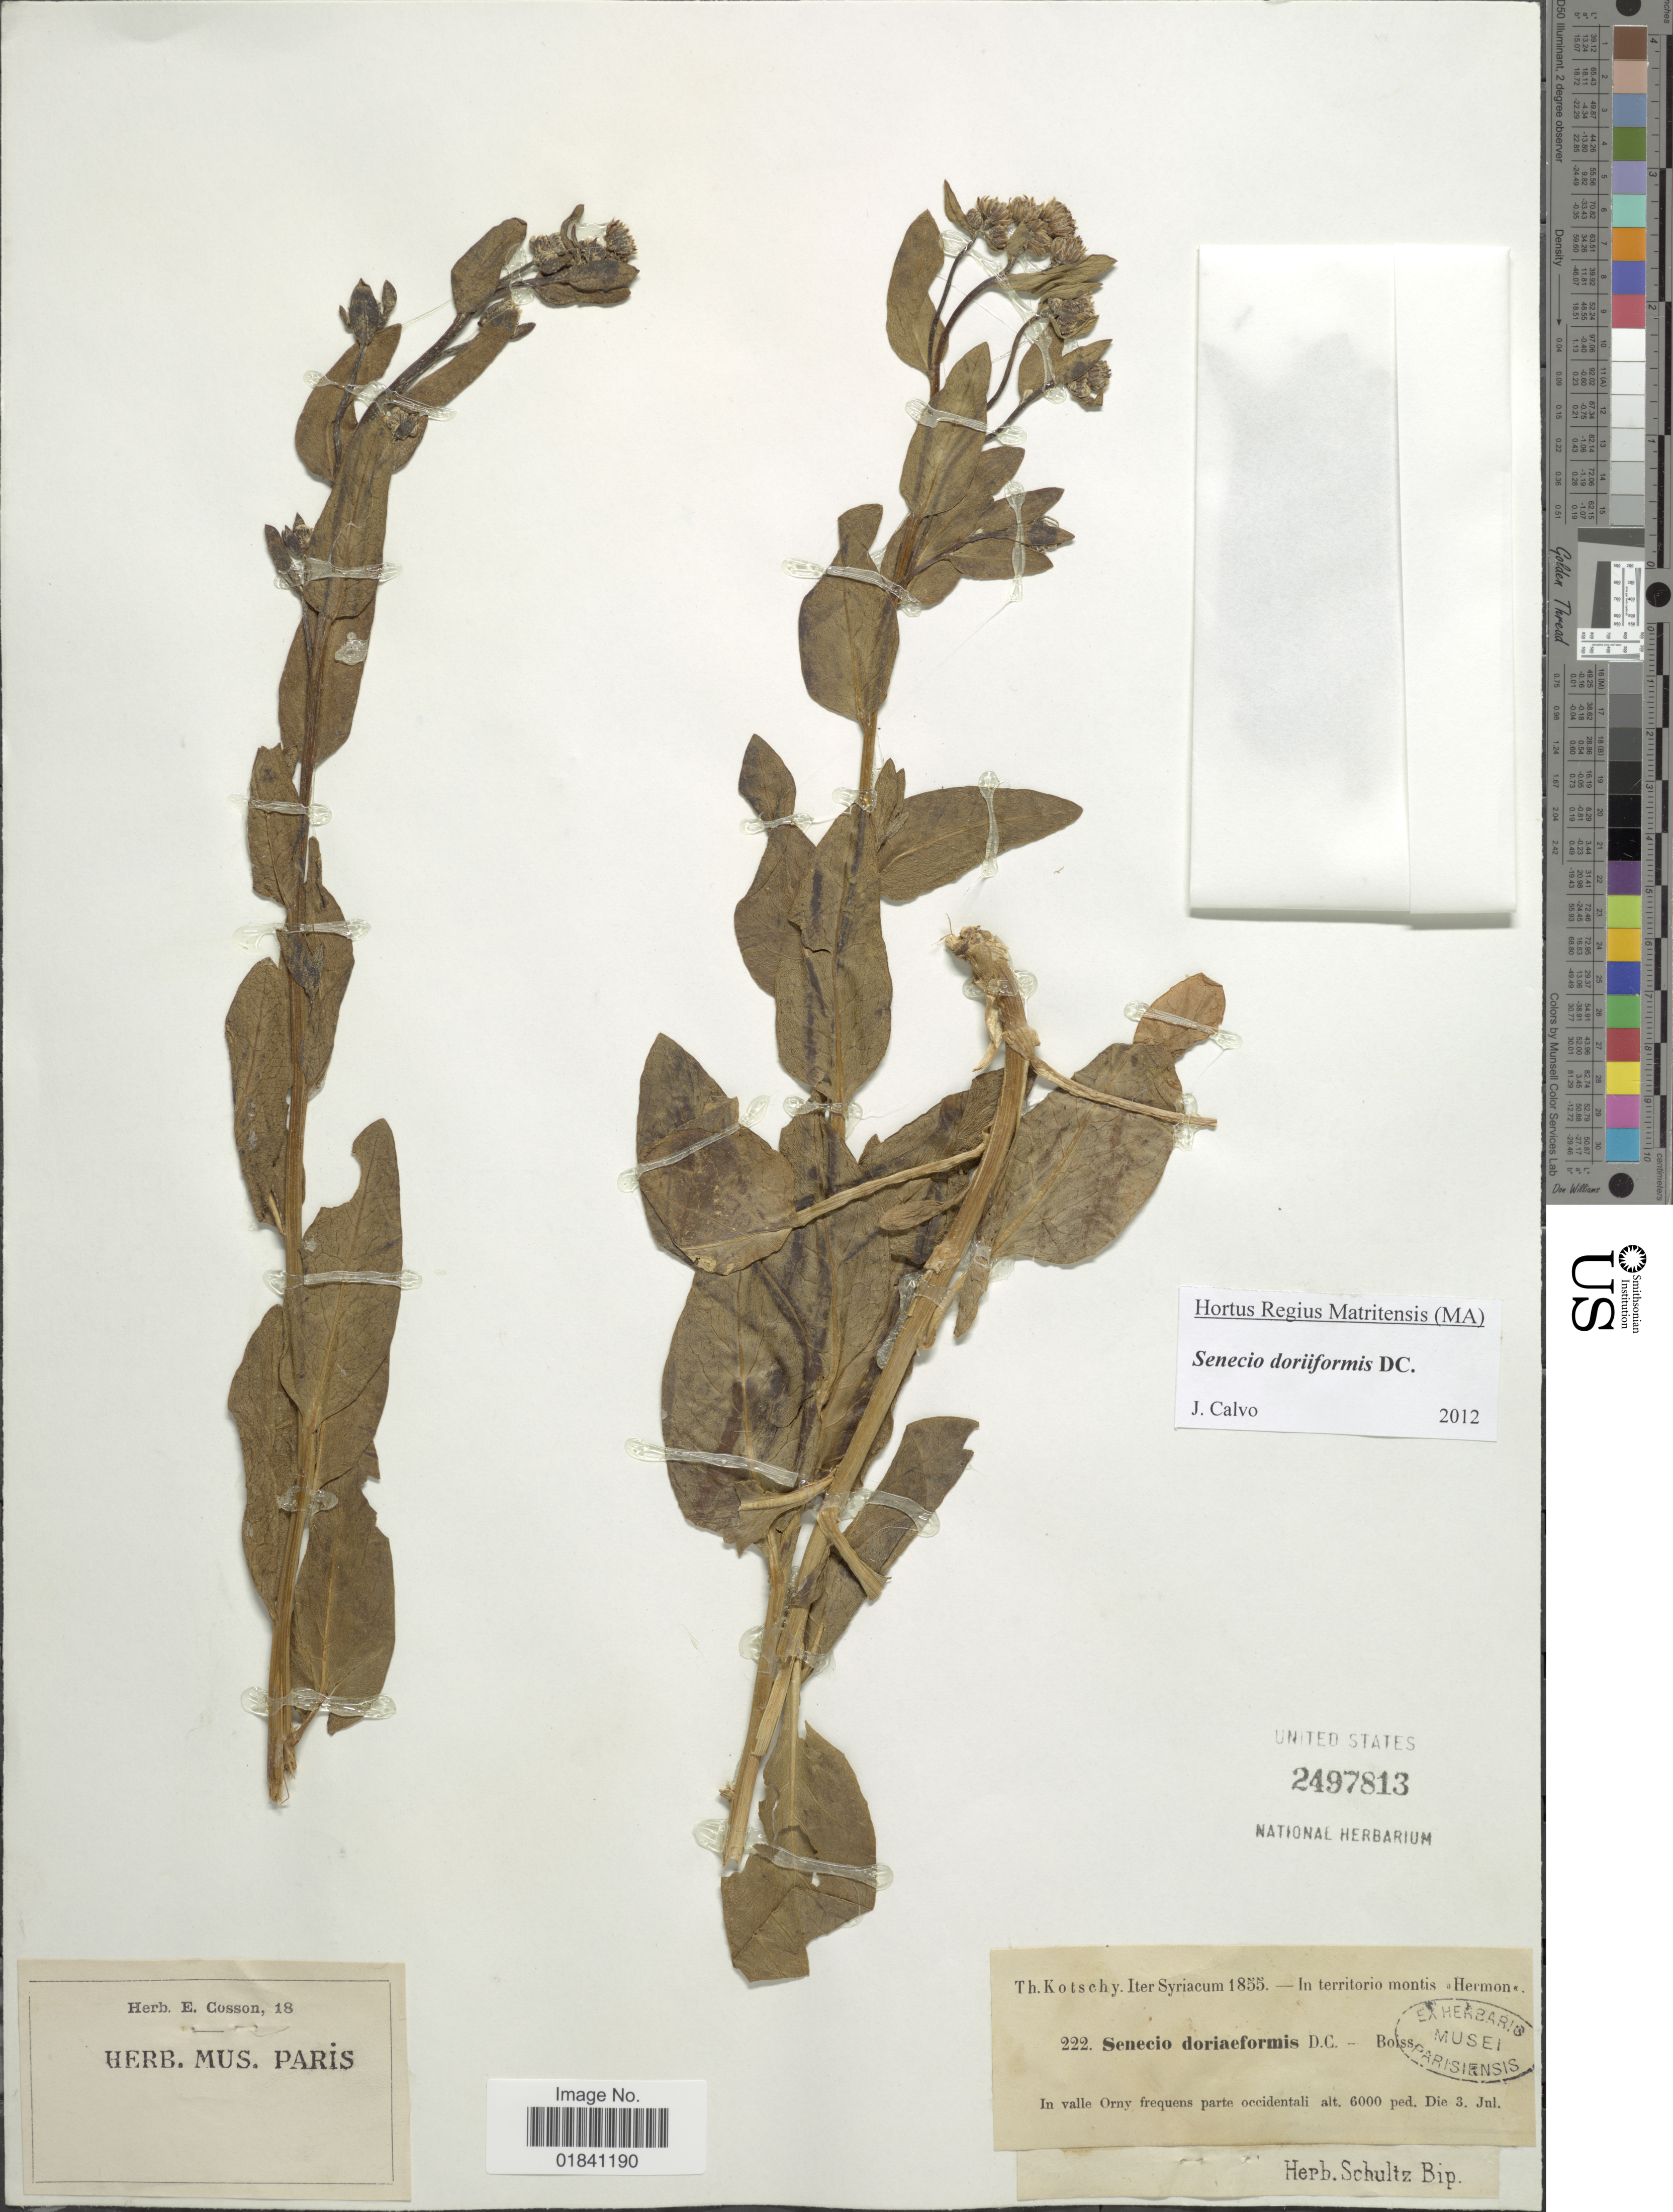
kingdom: Plantae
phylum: Tracheophyta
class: Magnoliopsida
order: Asterales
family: Asteraceae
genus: Senecio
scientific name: Senecio doriiformis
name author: DC.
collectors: K. G. Kotschy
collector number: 222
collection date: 1855-07-03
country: Syria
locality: In territorio montis Hermon. In valle Orny frequens parte occidentali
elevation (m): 1829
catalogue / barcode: US 2497813